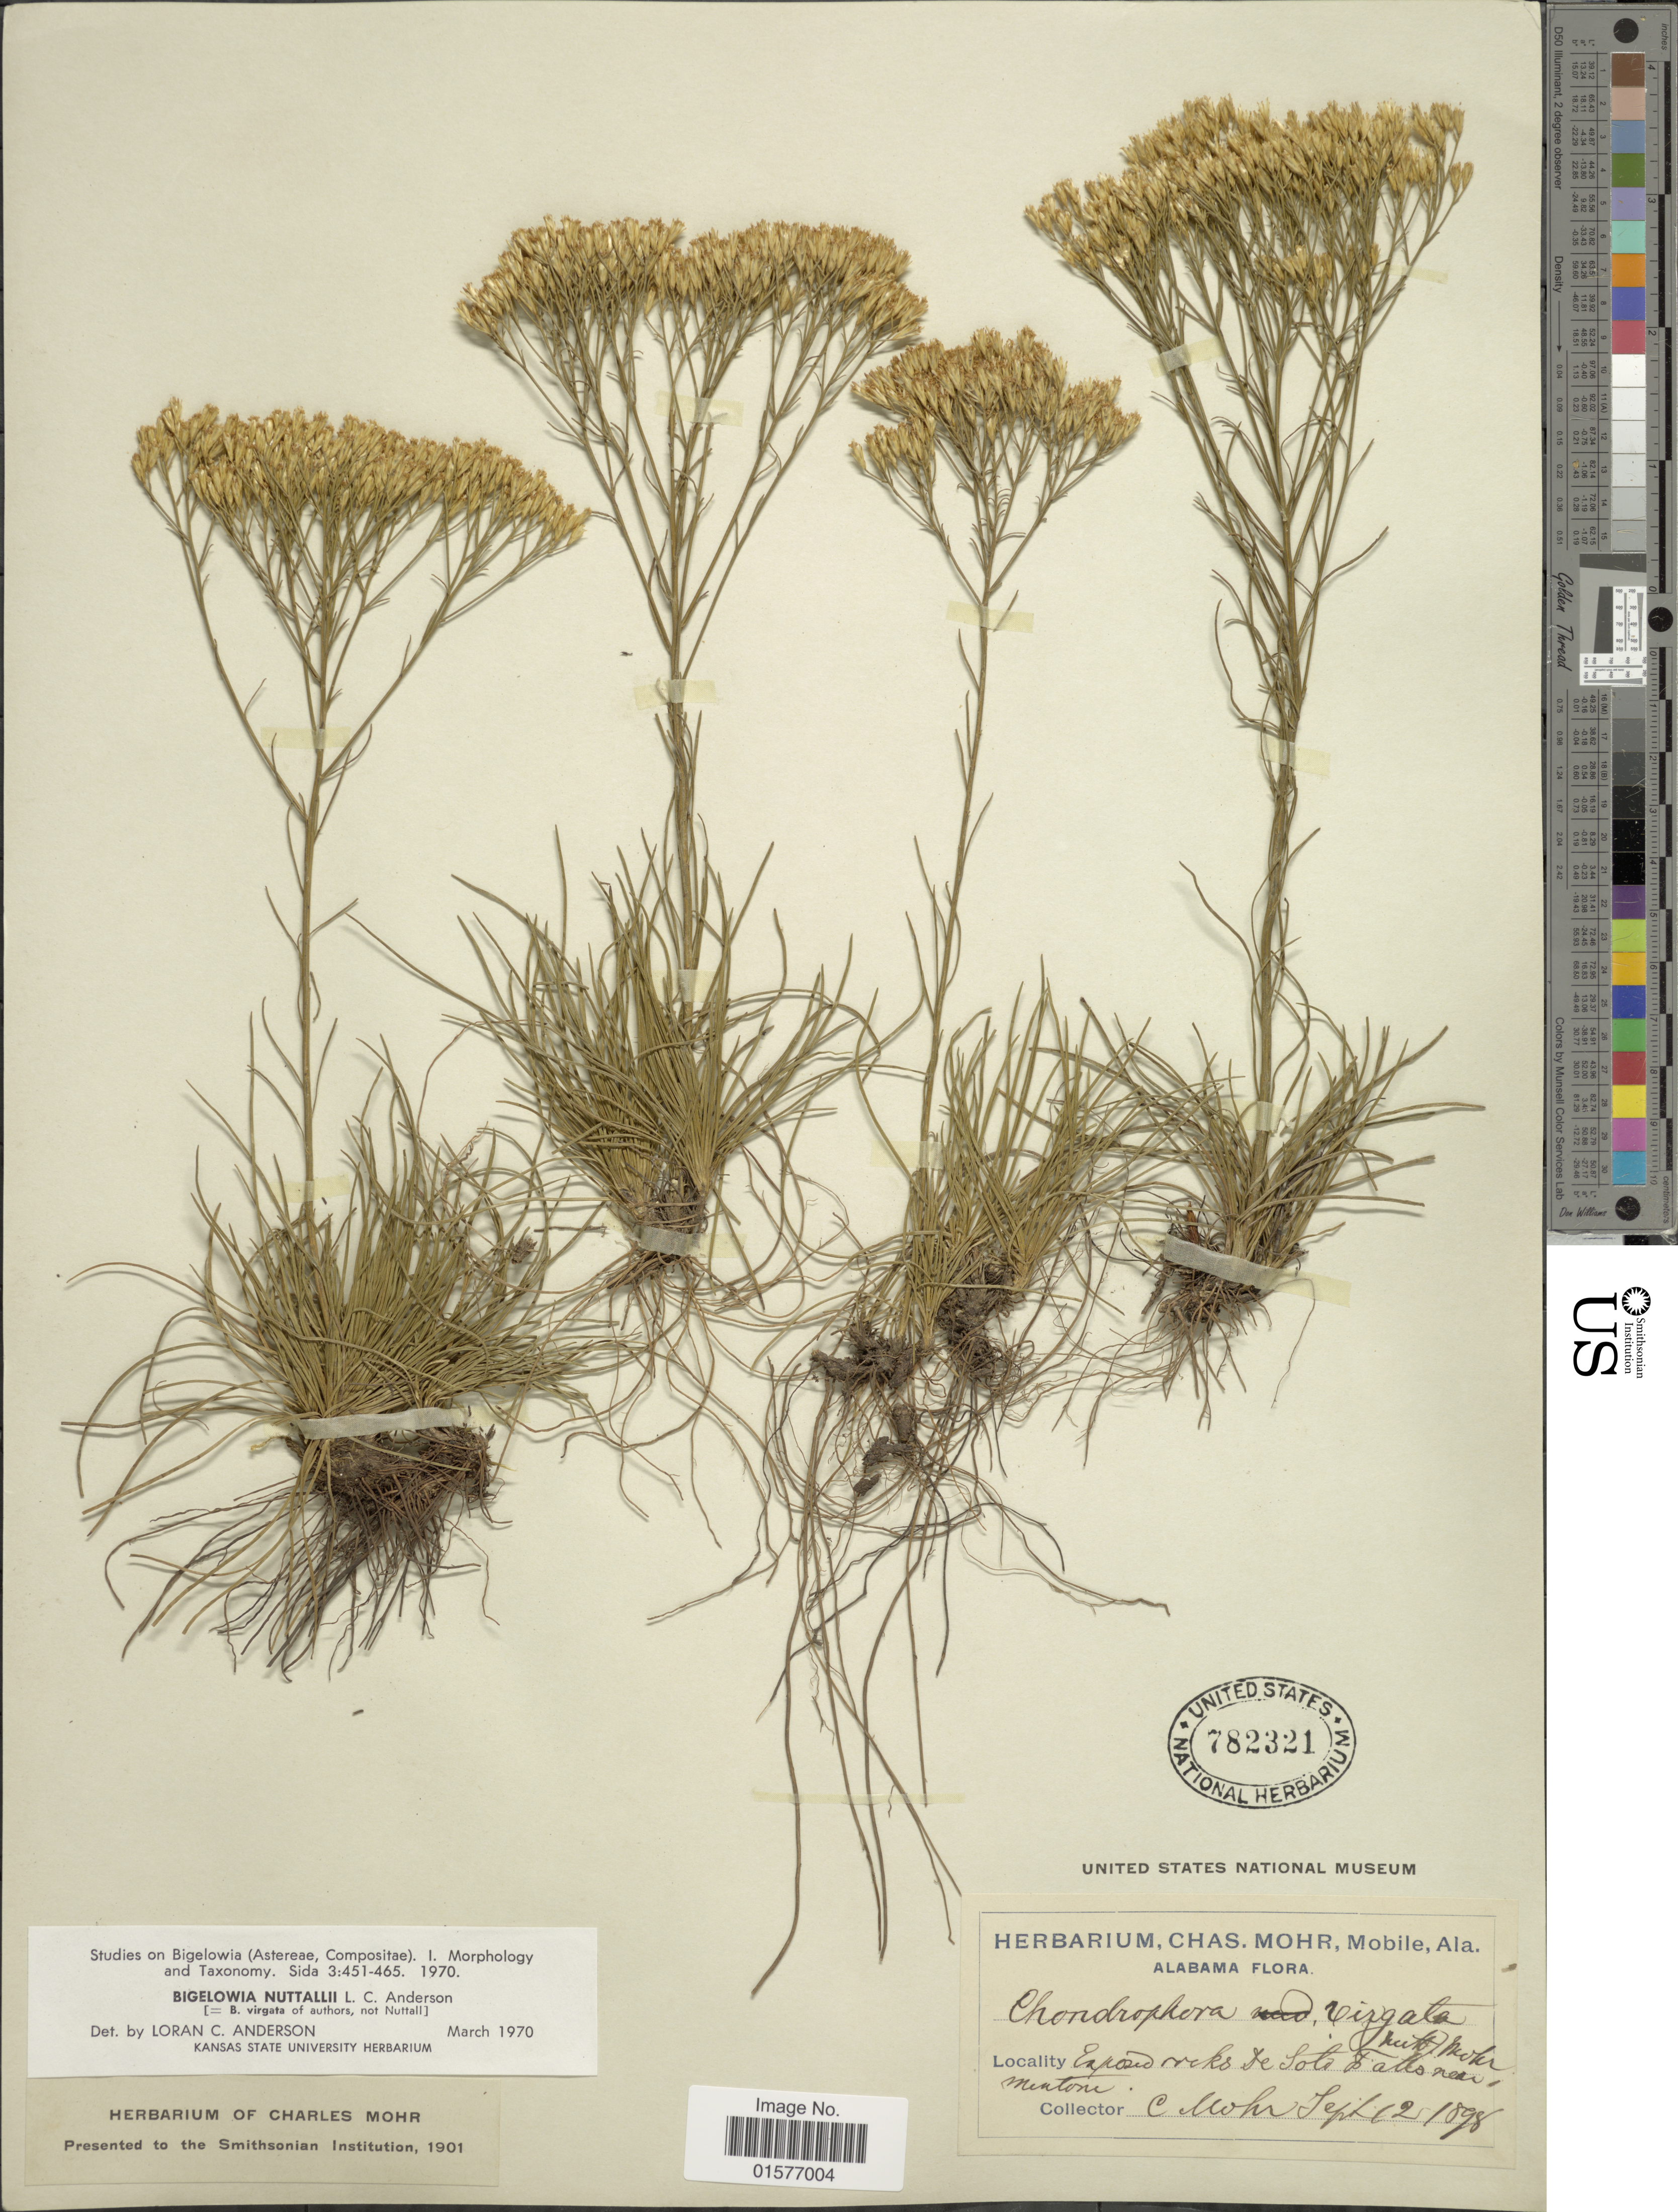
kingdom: Plantae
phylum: Tracheophyta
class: Magnoliopsida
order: Asterales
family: Asteraceae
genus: Bigelowia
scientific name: Bigelowia nuttallii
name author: L.C. Anderson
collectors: C. T. Mohr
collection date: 1898-09-12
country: United States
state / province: Alabama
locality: Exposed rocks DeSota Falls near Mentone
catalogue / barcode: US 782321